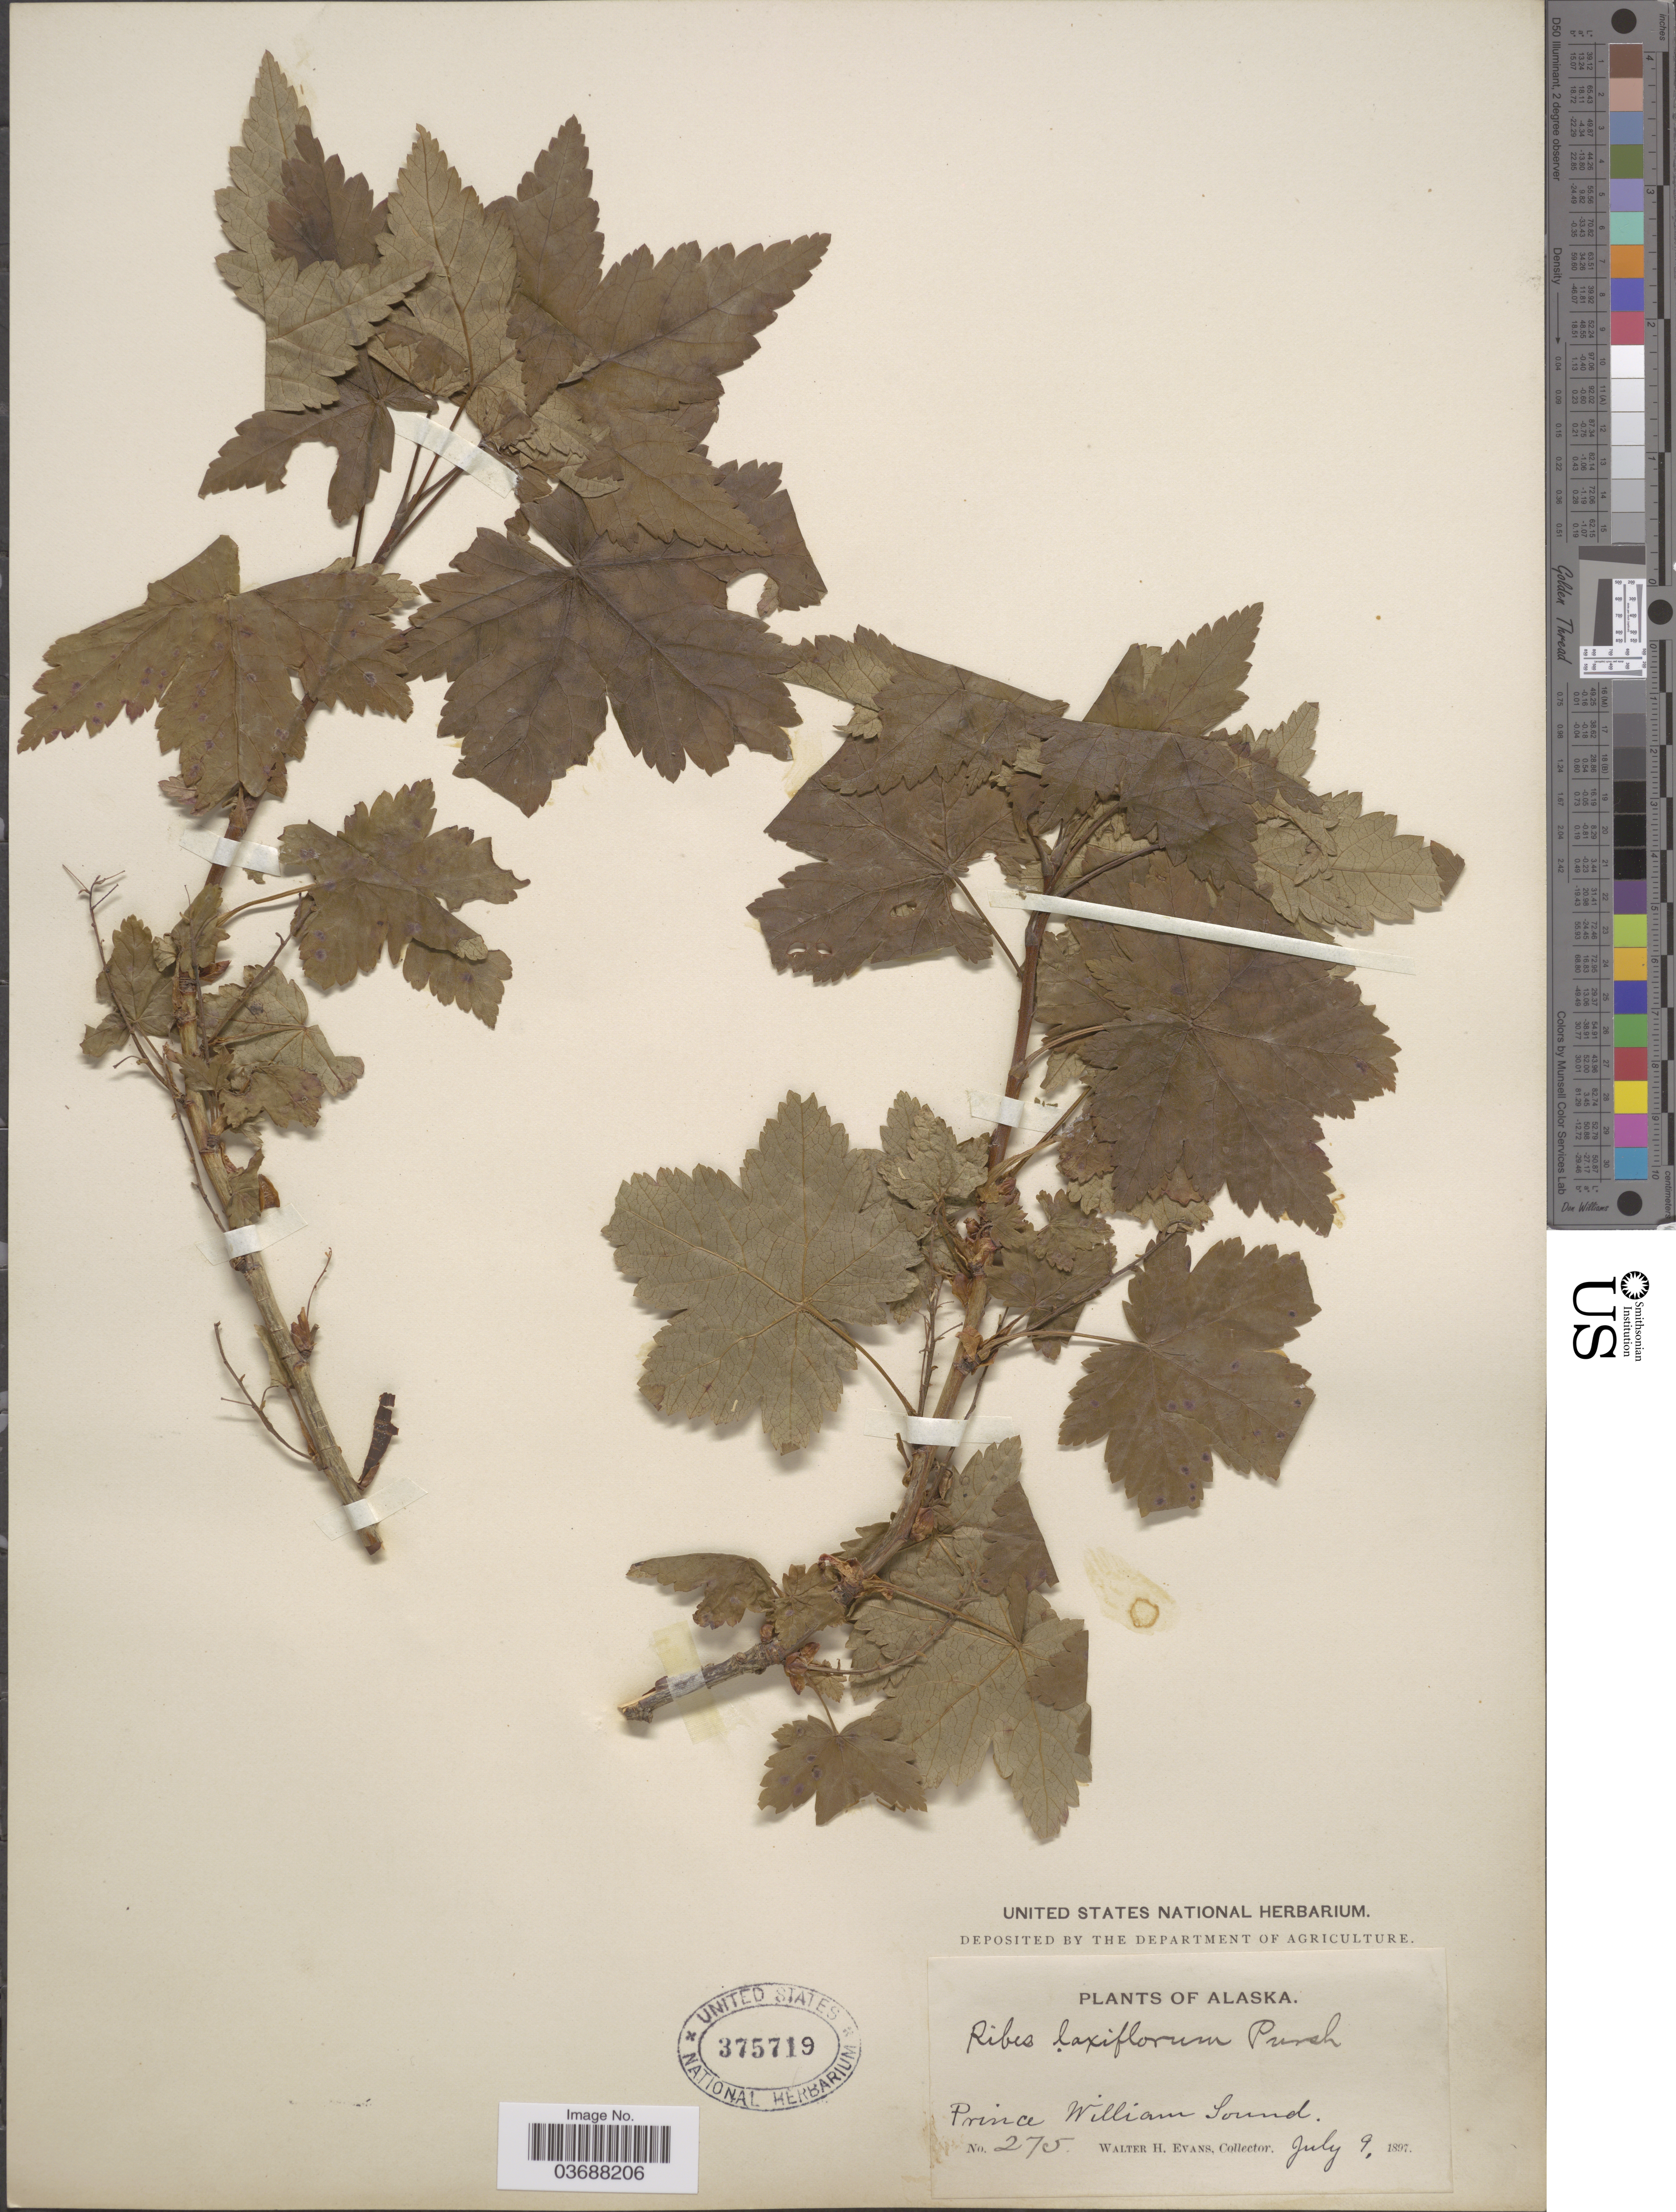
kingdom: Plantae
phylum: Tracheophyta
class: Magnoliopsida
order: Saxifragales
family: Grossulariaceae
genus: Ribes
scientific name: Ribes laxiflorum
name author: Pursh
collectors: W. H. Evans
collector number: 275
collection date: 1897-07-09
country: United States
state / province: Alaska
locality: Prince William Sound.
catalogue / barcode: US 375719